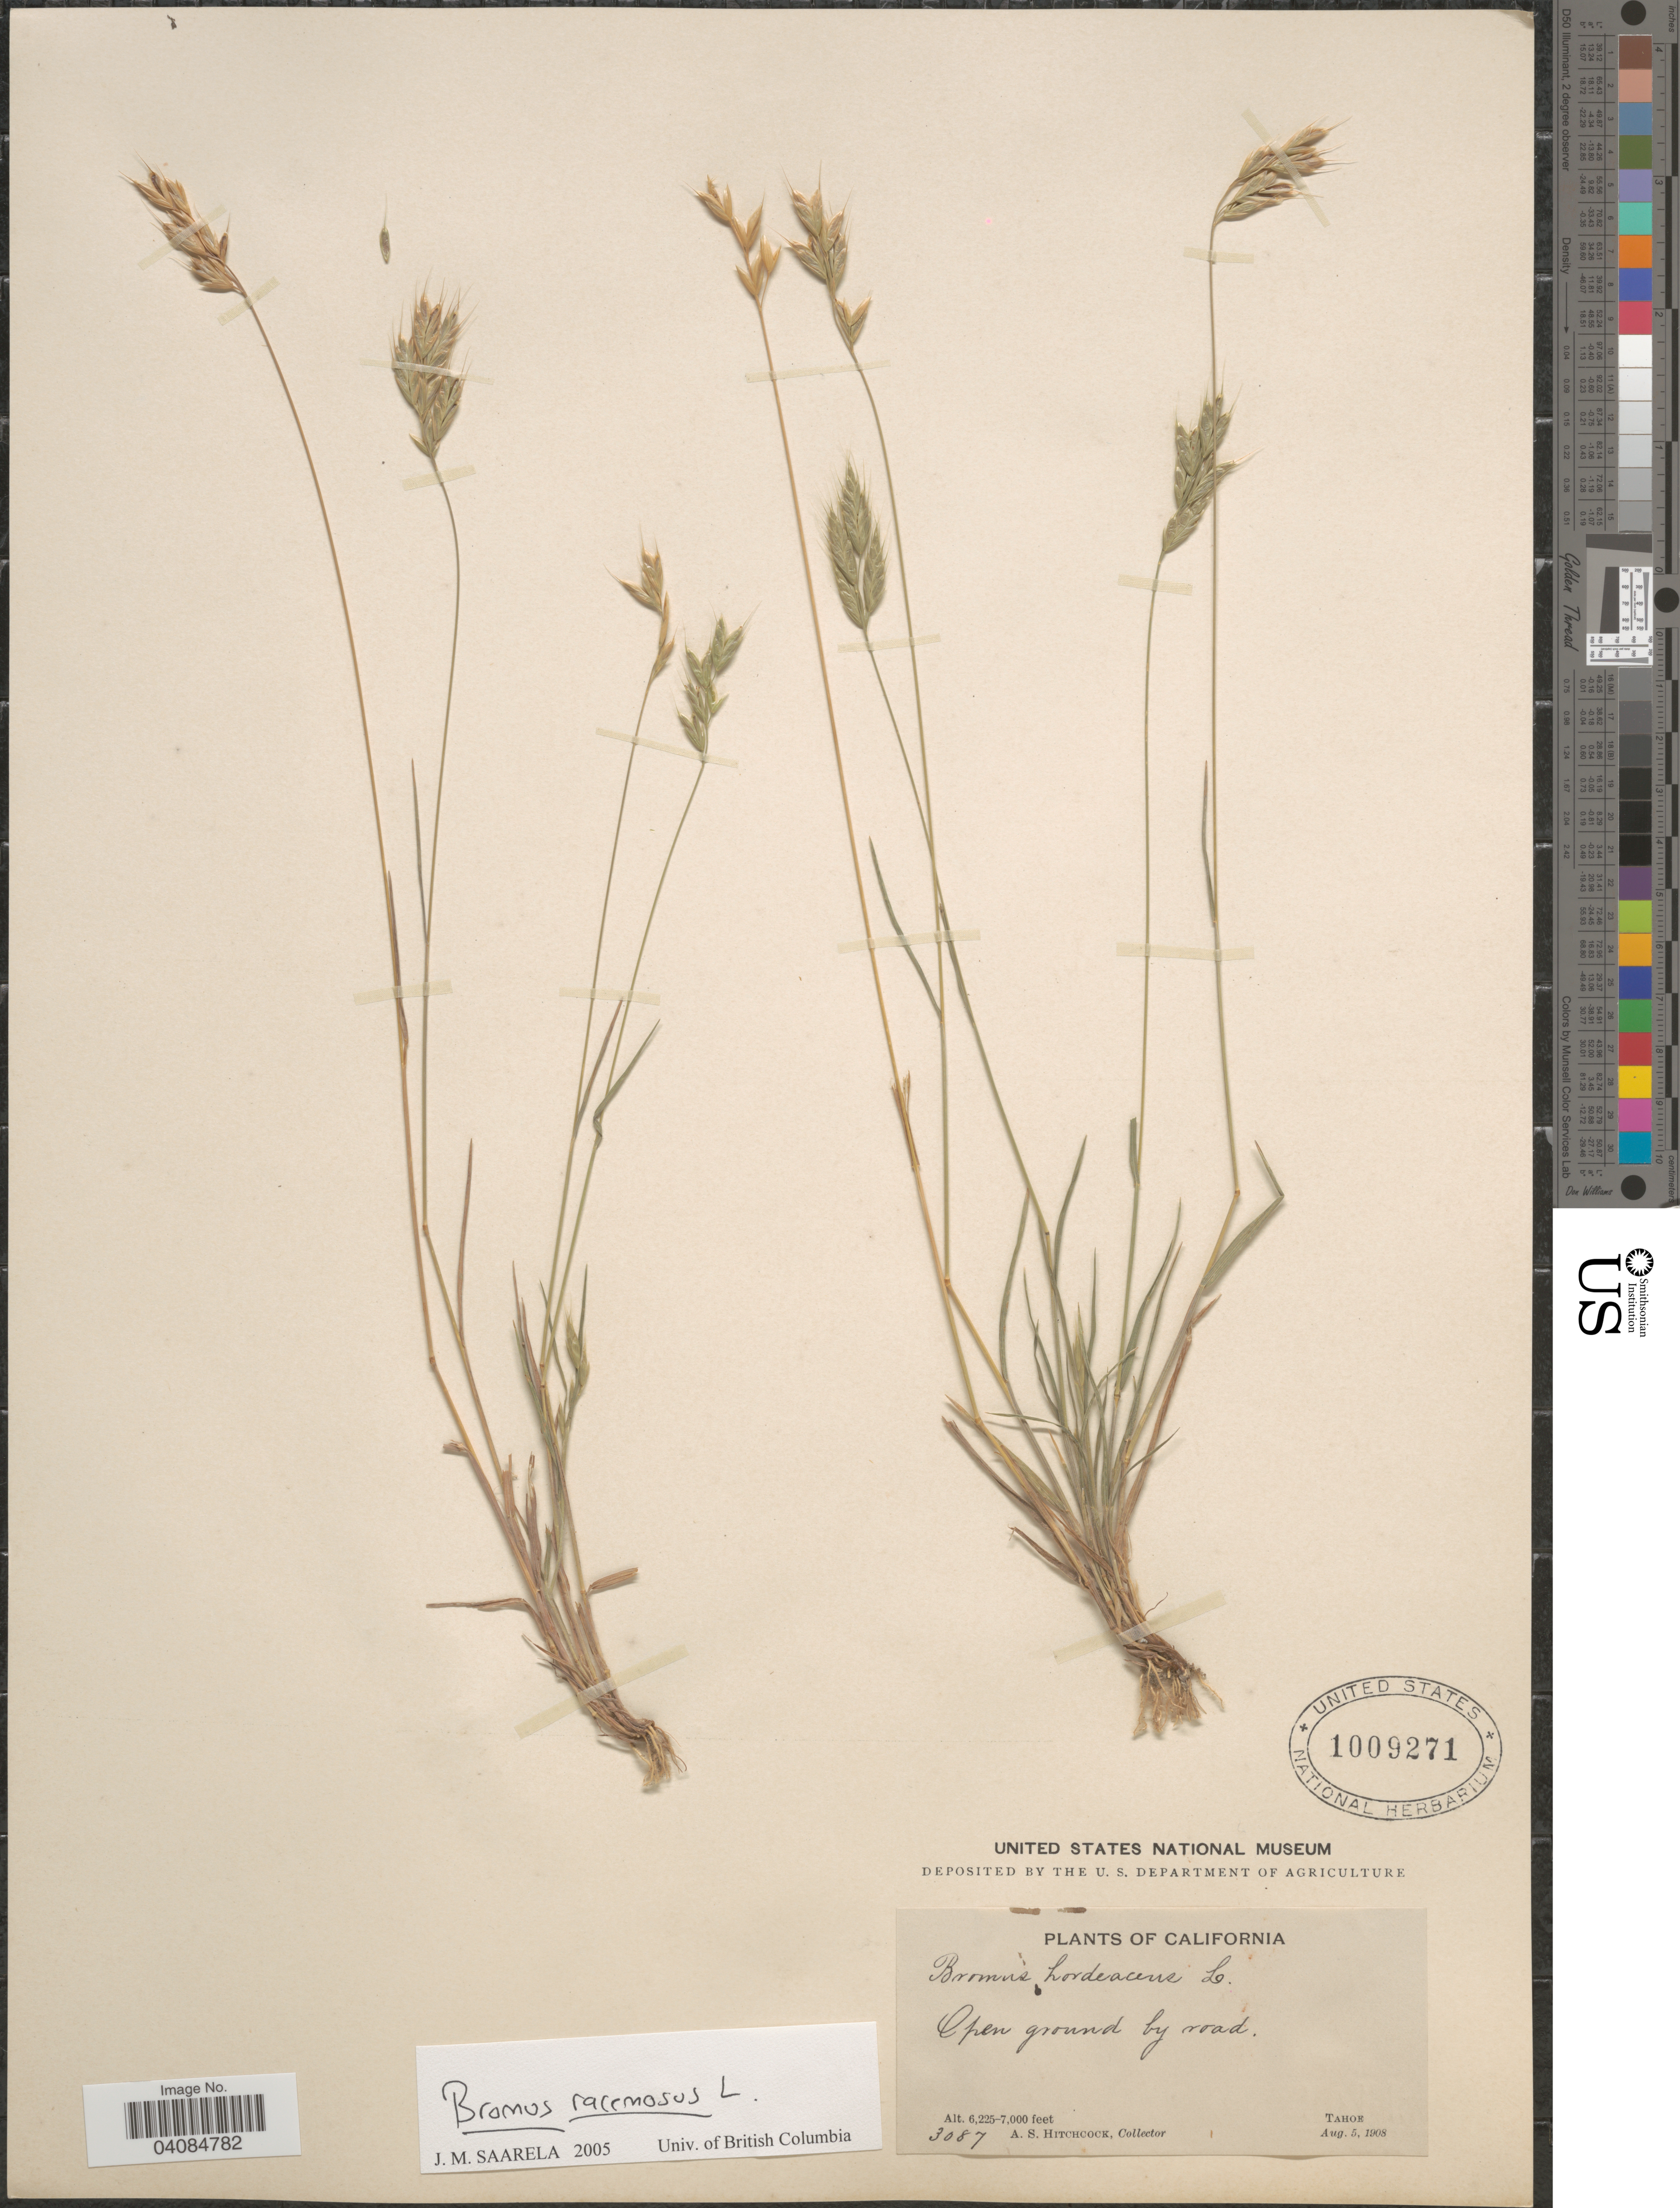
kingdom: Plantae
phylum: Tracheophyta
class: Liliopsida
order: Poales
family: Poaceae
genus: Bromus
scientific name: Bromus racemosus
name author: L.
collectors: A. S. Hitchcock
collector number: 3087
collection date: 1908-08-05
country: United States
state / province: California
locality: Open ground by road. Tahoe.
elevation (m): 1897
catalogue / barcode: US 1009271